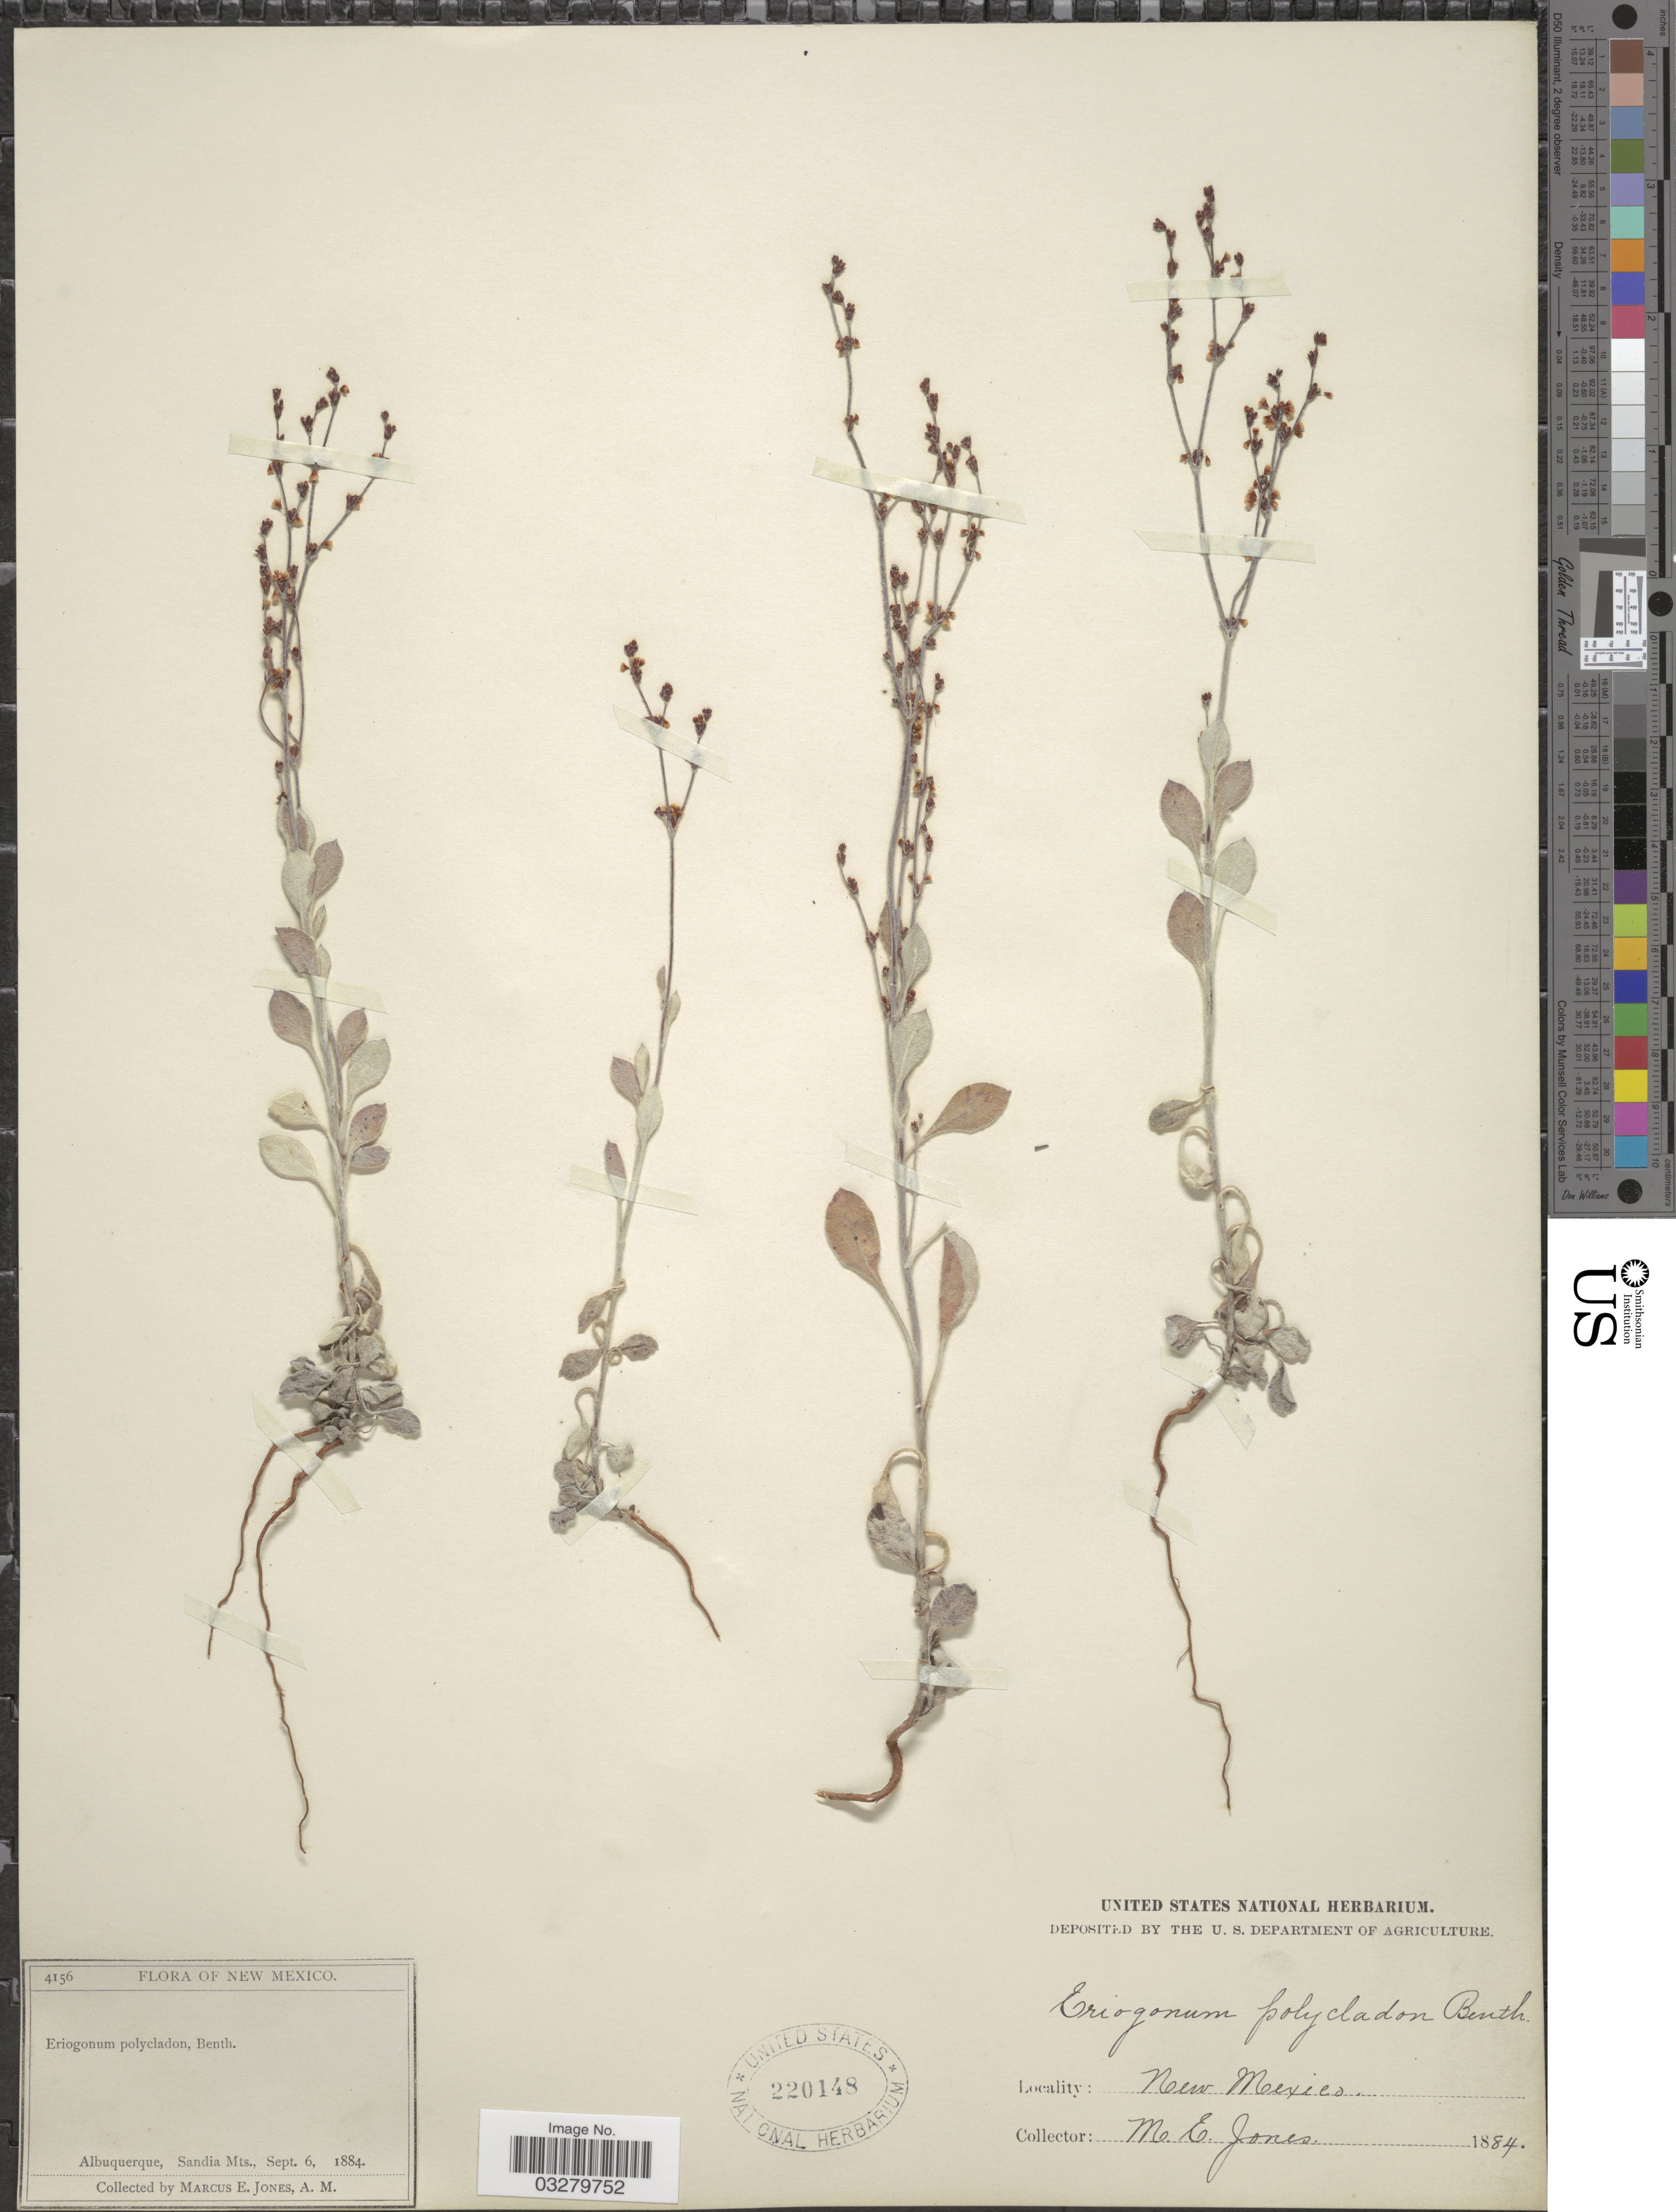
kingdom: Plantae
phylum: Tracheophyta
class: Magnoliopsida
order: Caryophyllales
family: Polygonaceae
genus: Eriogonum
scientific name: Eriogonum polycladon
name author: Benth.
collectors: M. E. Jones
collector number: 4156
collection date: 1884-09-06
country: United States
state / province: New Mexico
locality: Albuquerque, Sandia Mts.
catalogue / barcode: US 220148